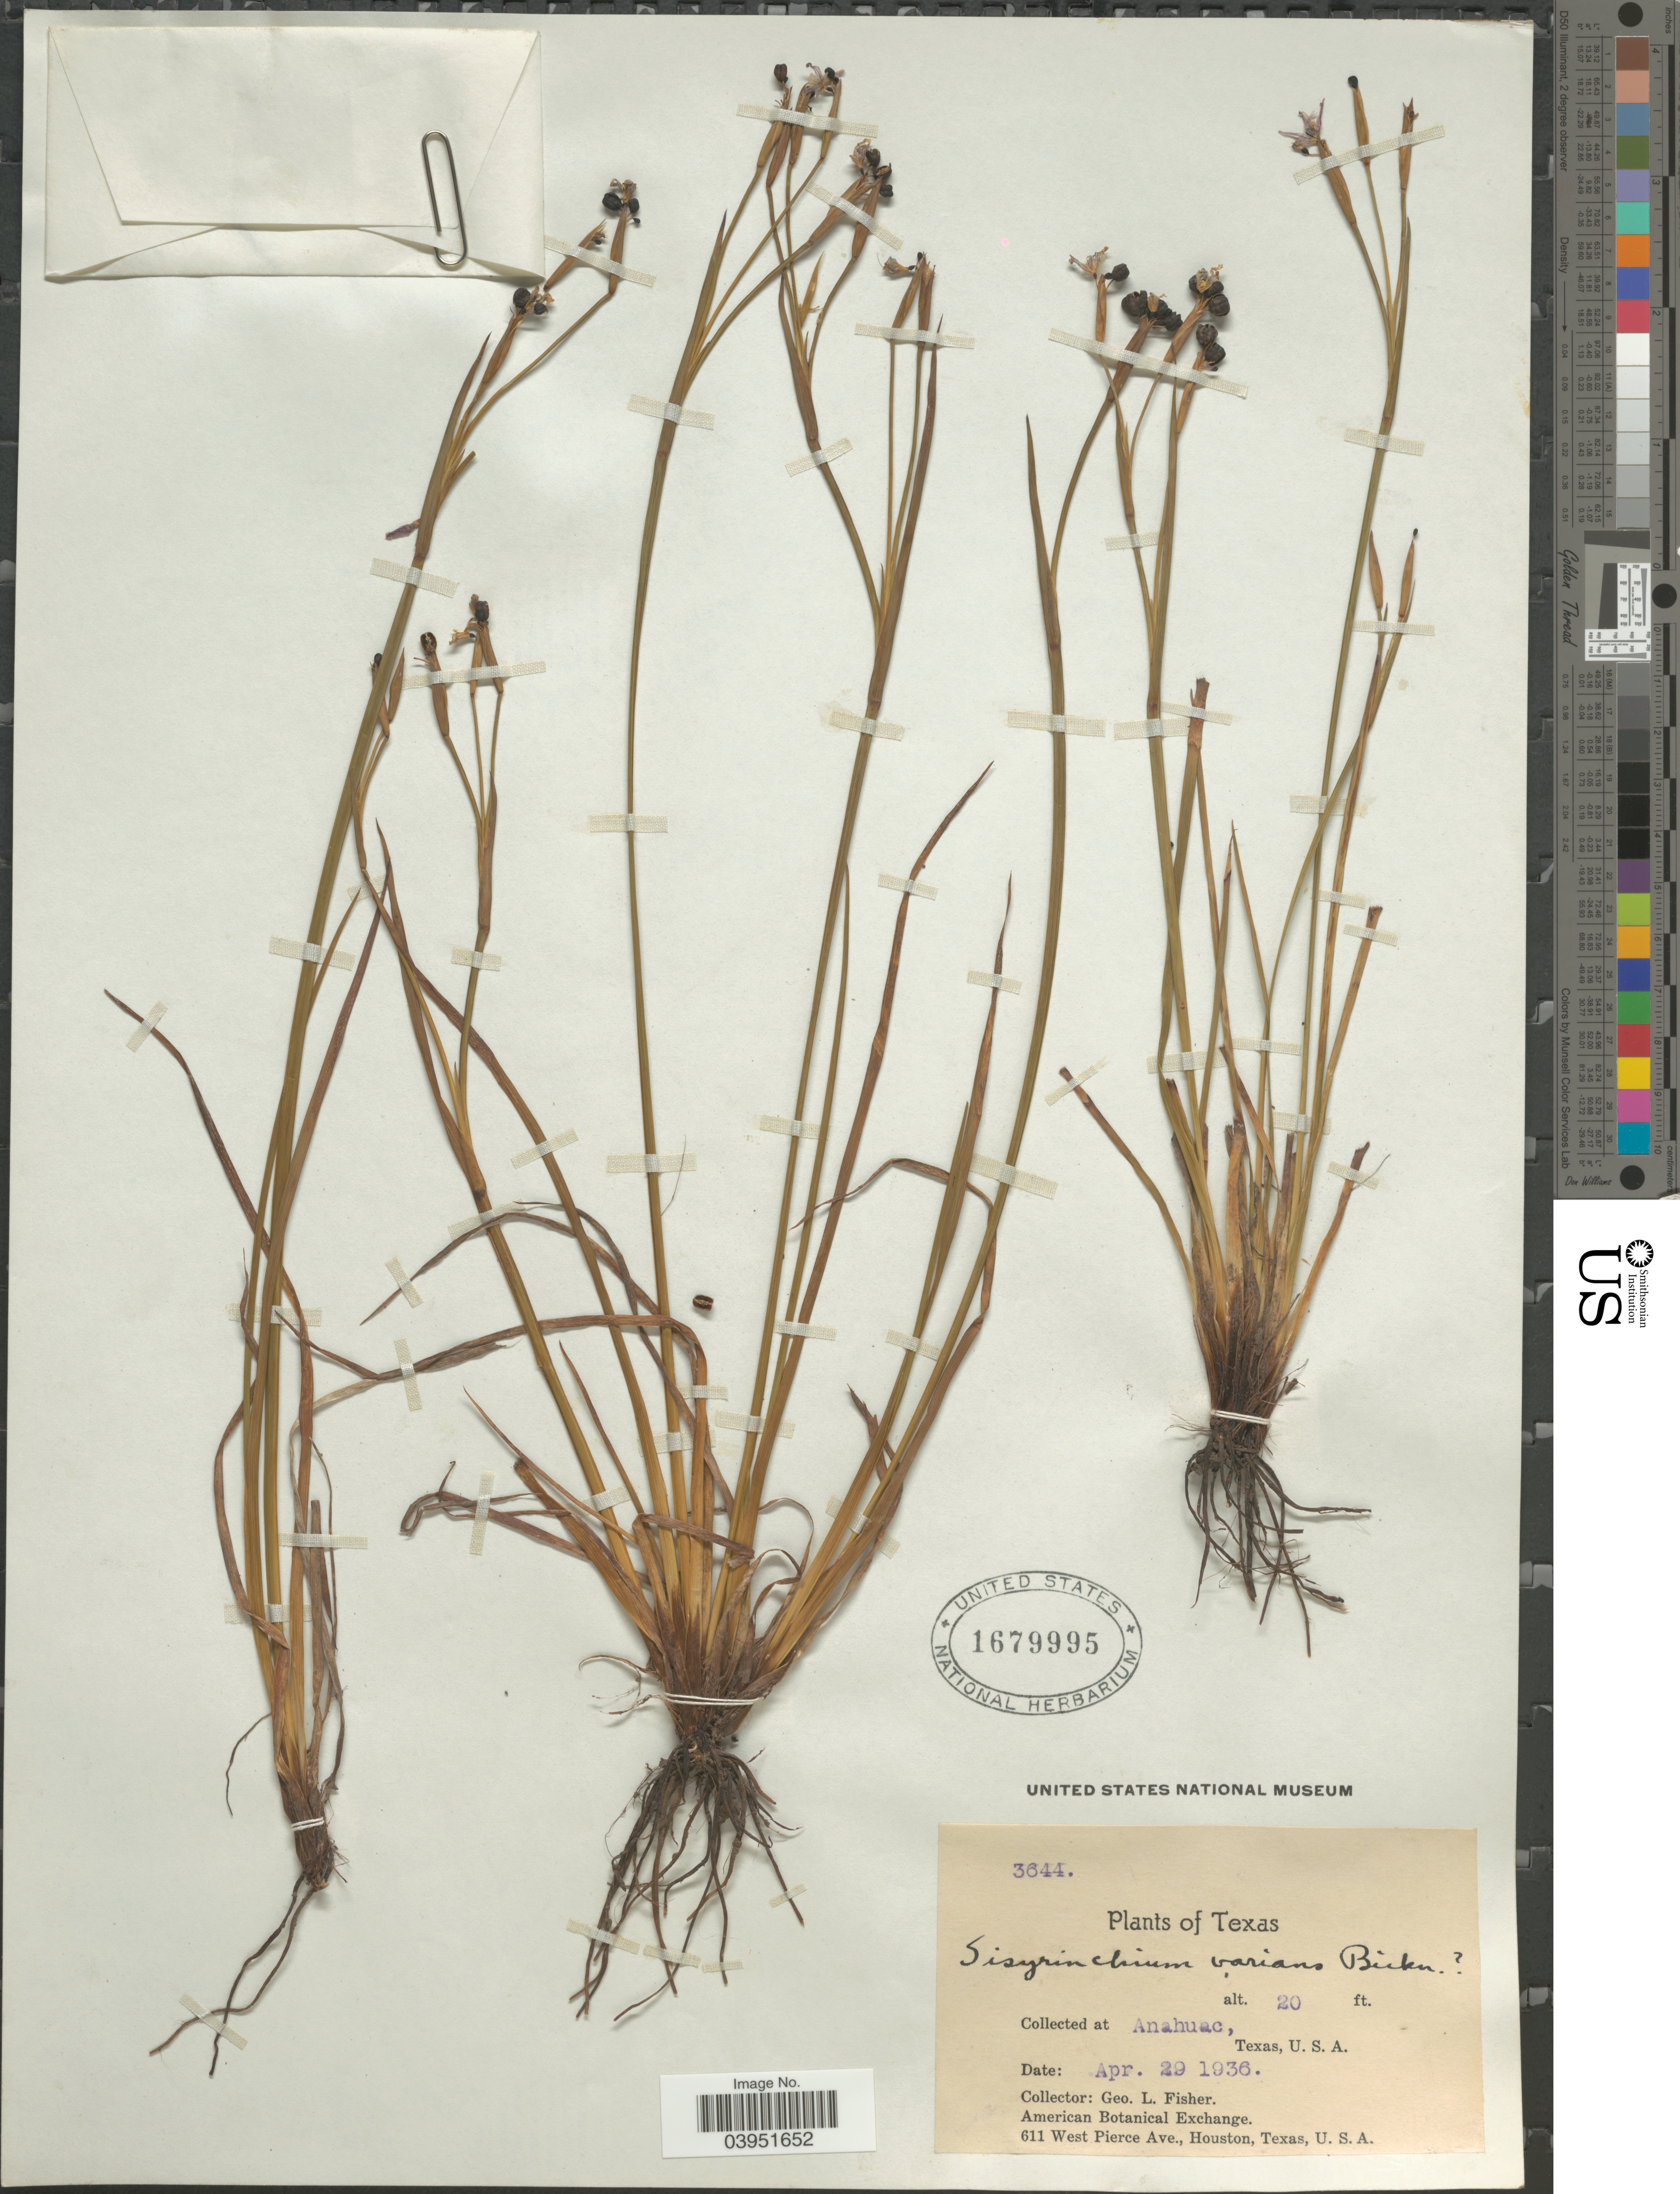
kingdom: Plantae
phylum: Tracheophyta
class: Liliopsida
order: Asparagales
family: Iridaceae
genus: Sisyrinchium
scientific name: Sisyrinchium varians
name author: E.P. Bicknell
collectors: G. L. Fisher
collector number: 3644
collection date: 1936-04-29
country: United States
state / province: Texas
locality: Anahuac.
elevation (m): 6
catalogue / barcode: US 1679995